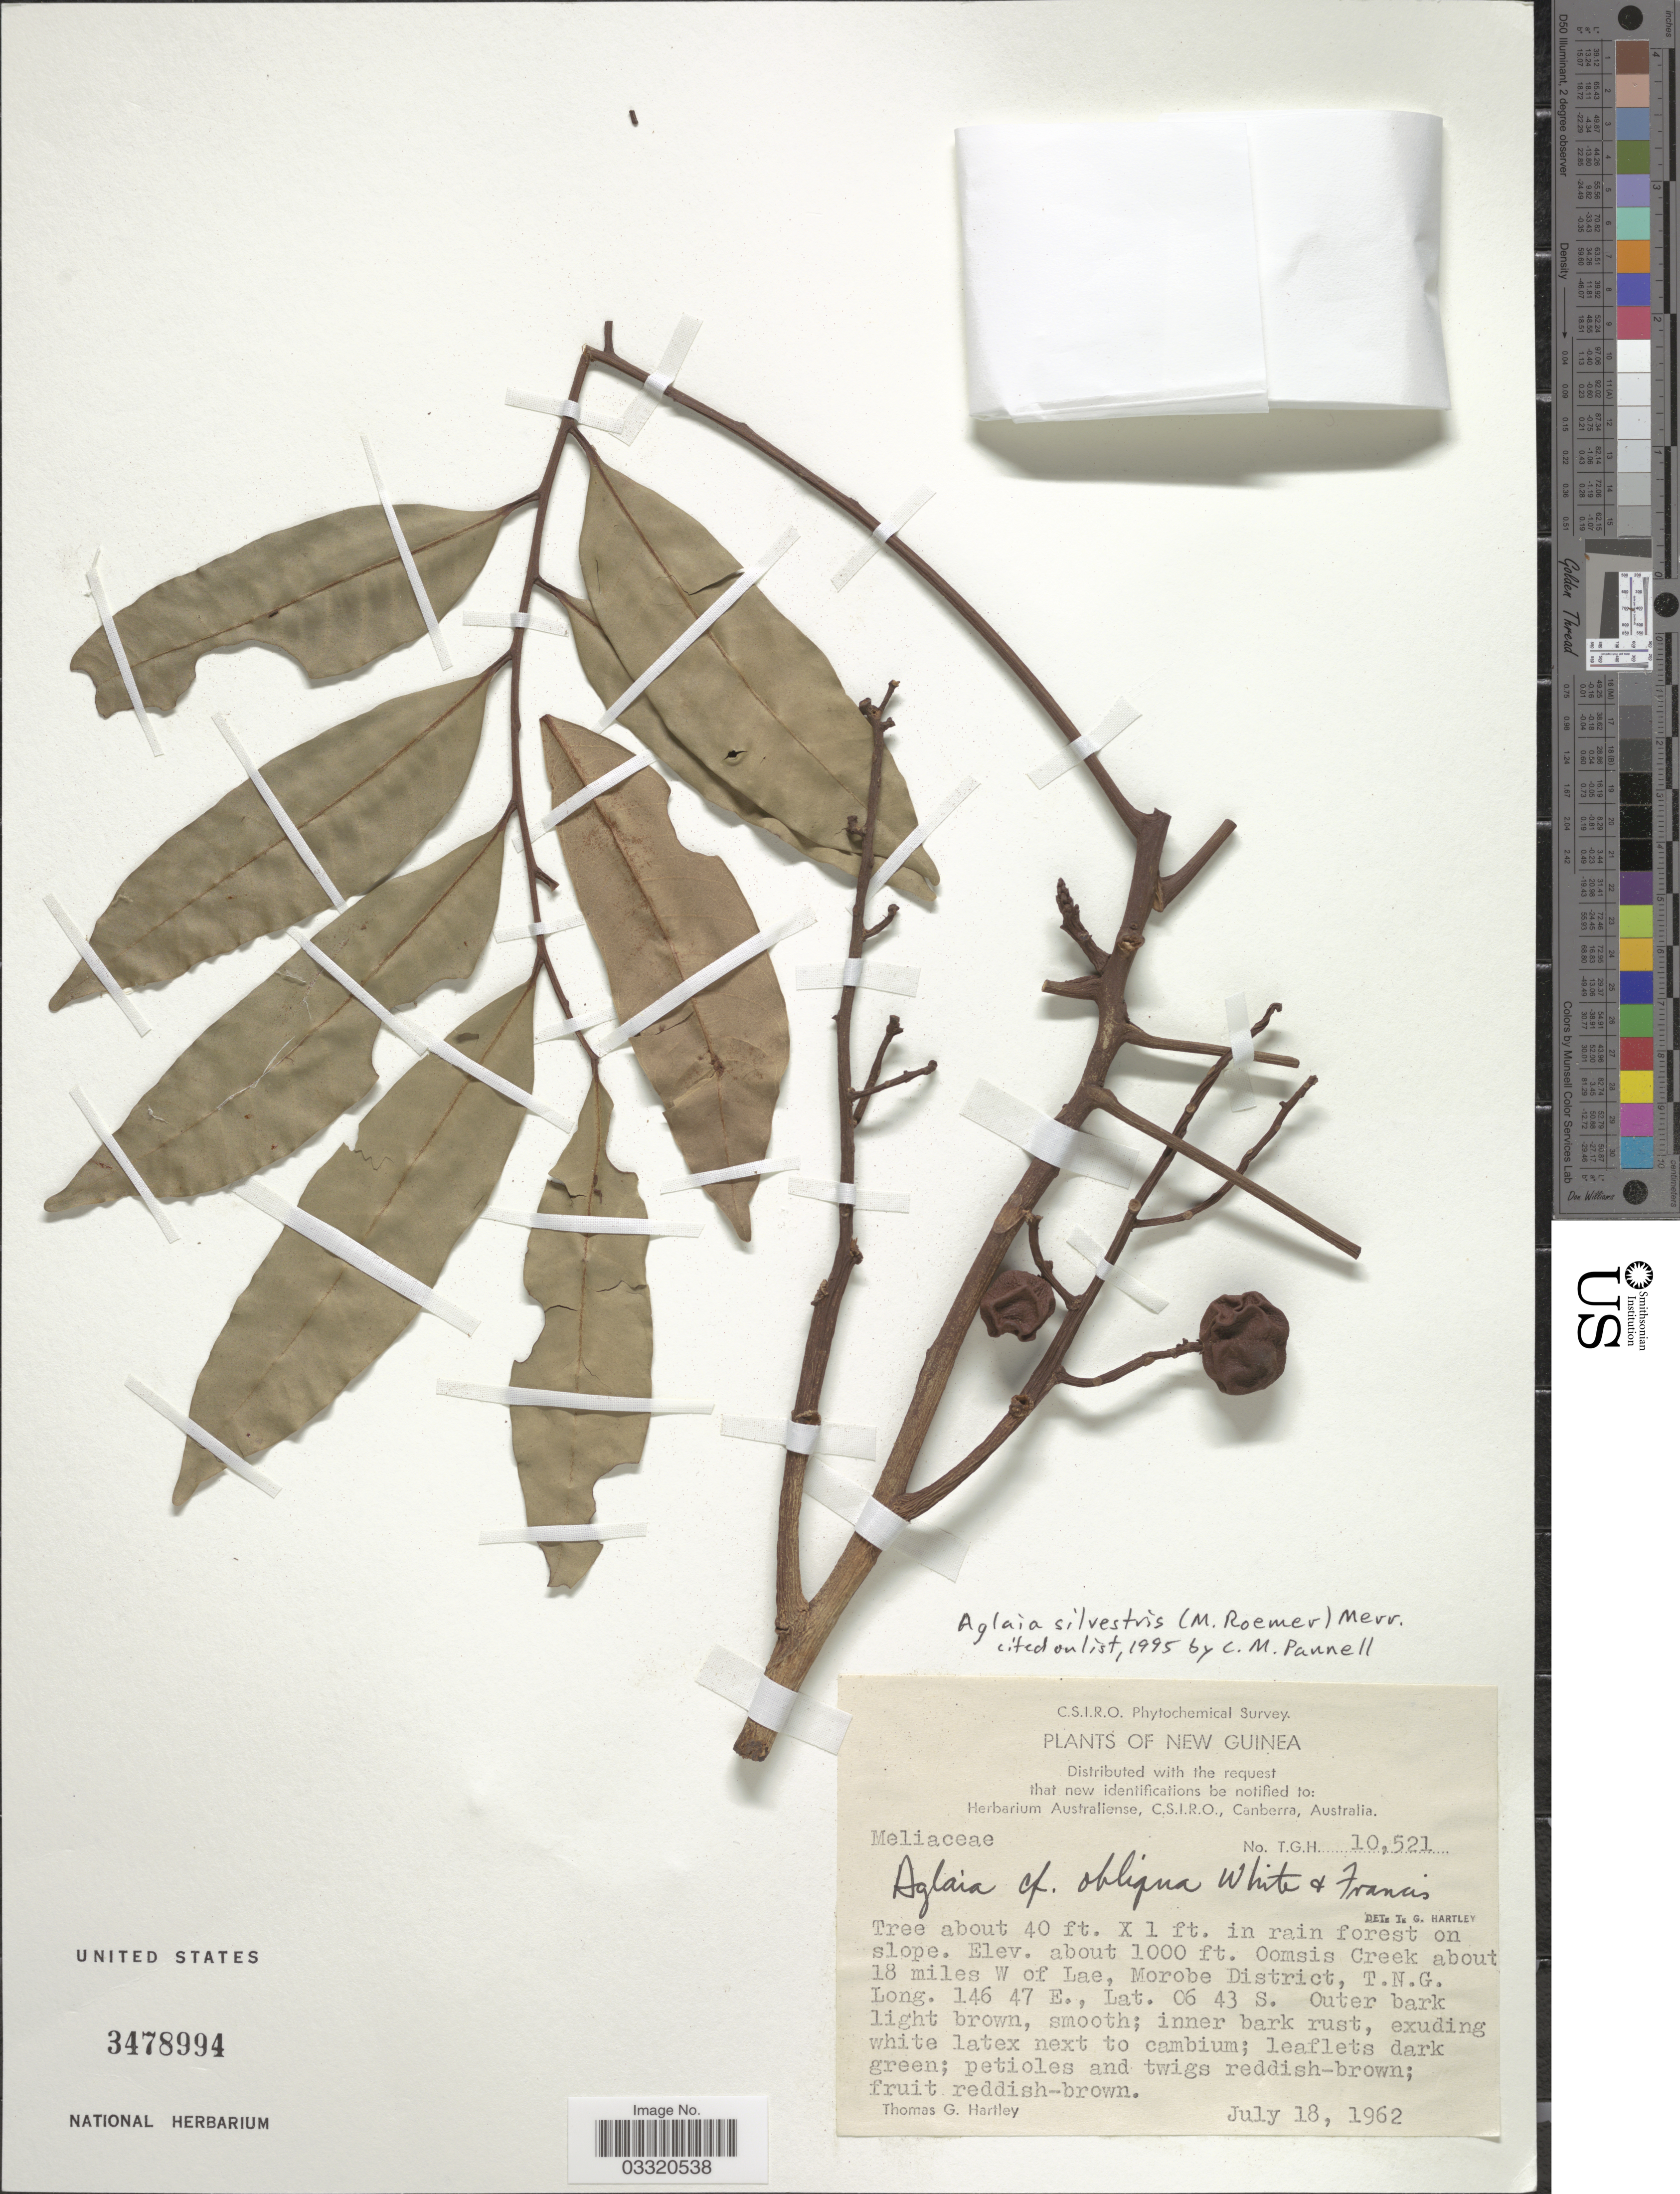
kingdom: Plantae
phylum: Tracheophyta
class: Magnoliopsida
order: Sapindales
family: Meliaceae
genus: Aglaia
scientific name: Aglaia silvestris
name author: (M. Roem.) Merr.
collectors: T. G. Hartley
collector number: T.G.H.10521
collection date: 1962-07-18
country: Papua New Guinea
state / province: Morobe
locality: New Guinea. Oomsis Creek about 18 miles W of Lae, Morobe District, T.N.G.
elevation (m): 305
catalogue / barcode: US 3478994